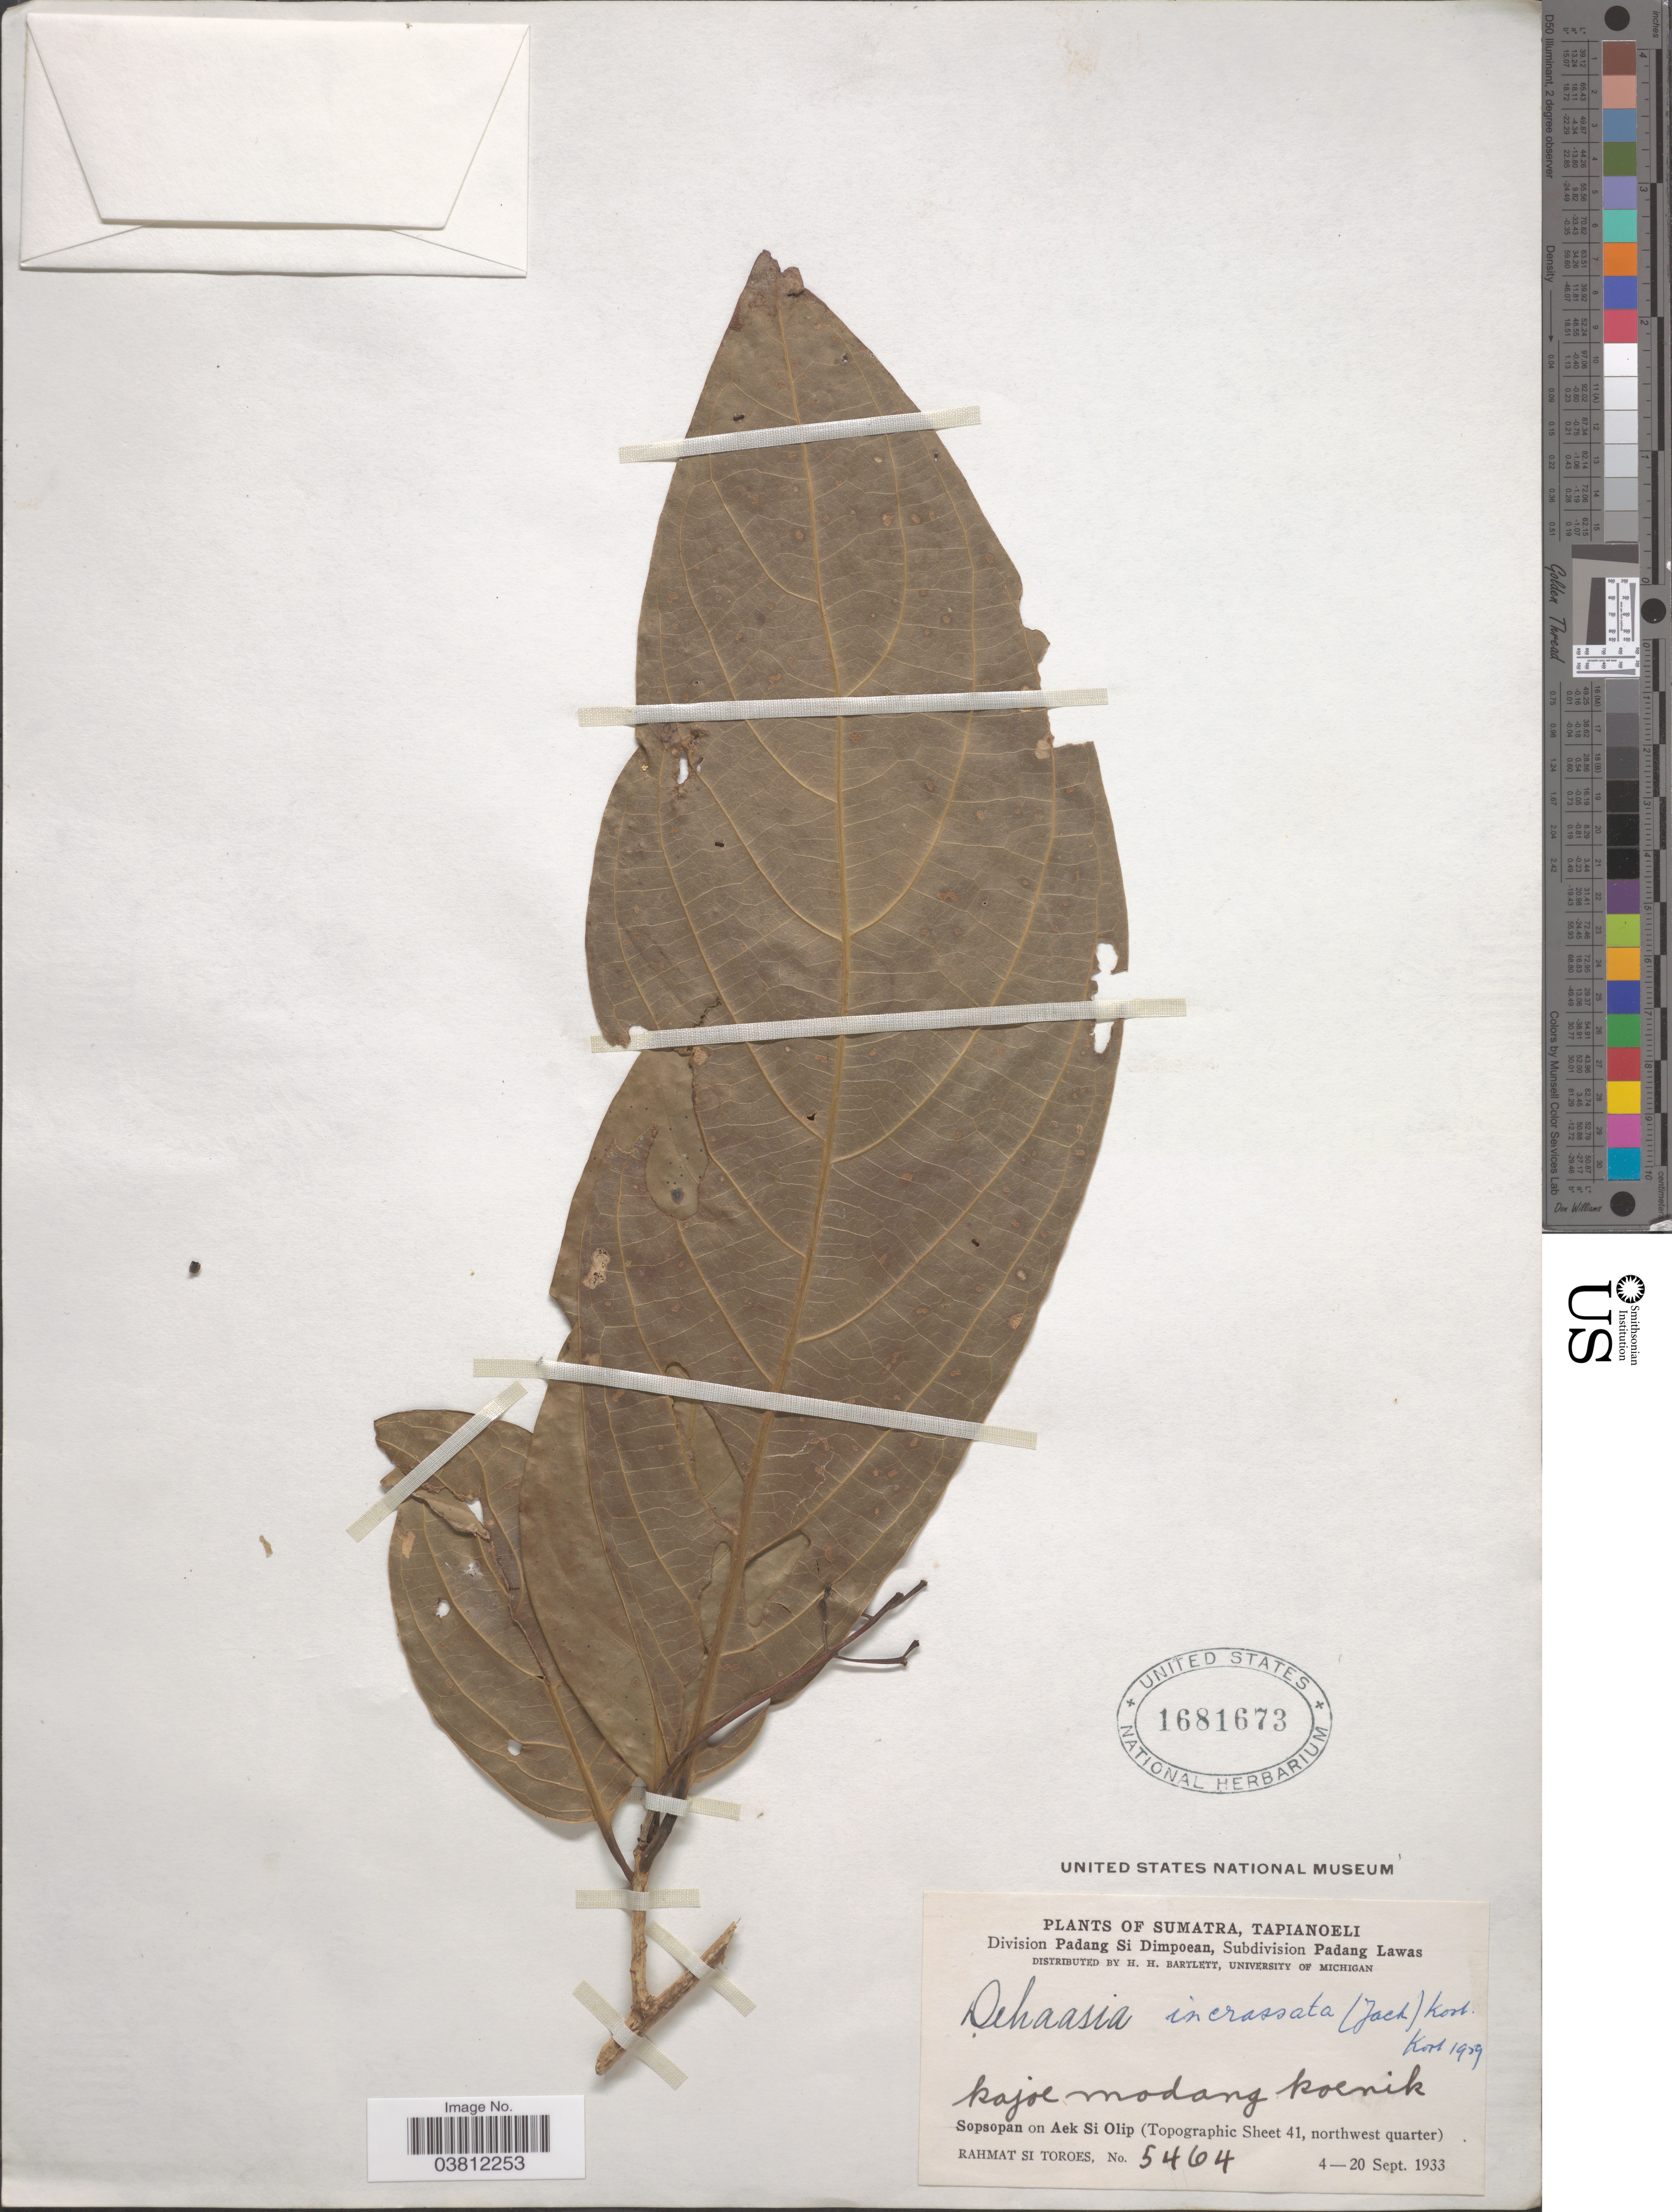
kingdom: Plantae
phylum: Tracheophyta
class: Magnoliopsida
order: Laurales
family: Lauraceae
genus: Dehaasia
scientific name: Dehaasia incrassata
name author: (Jack) Kosterm.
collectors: Rahmat Si Boeea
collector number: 5464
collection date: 1933-09-04/1933-09-20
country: Indonesia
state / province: Sumatra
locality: Tapianoeli. Division Padang Si Dimpoean, Subdivision Padang Lawas. Kajoe modang koenik. [unsure placement] Sopsopan on Aek Si Olip (Topographic Sheet 41, northwest quarter).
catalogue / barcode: US 1681673